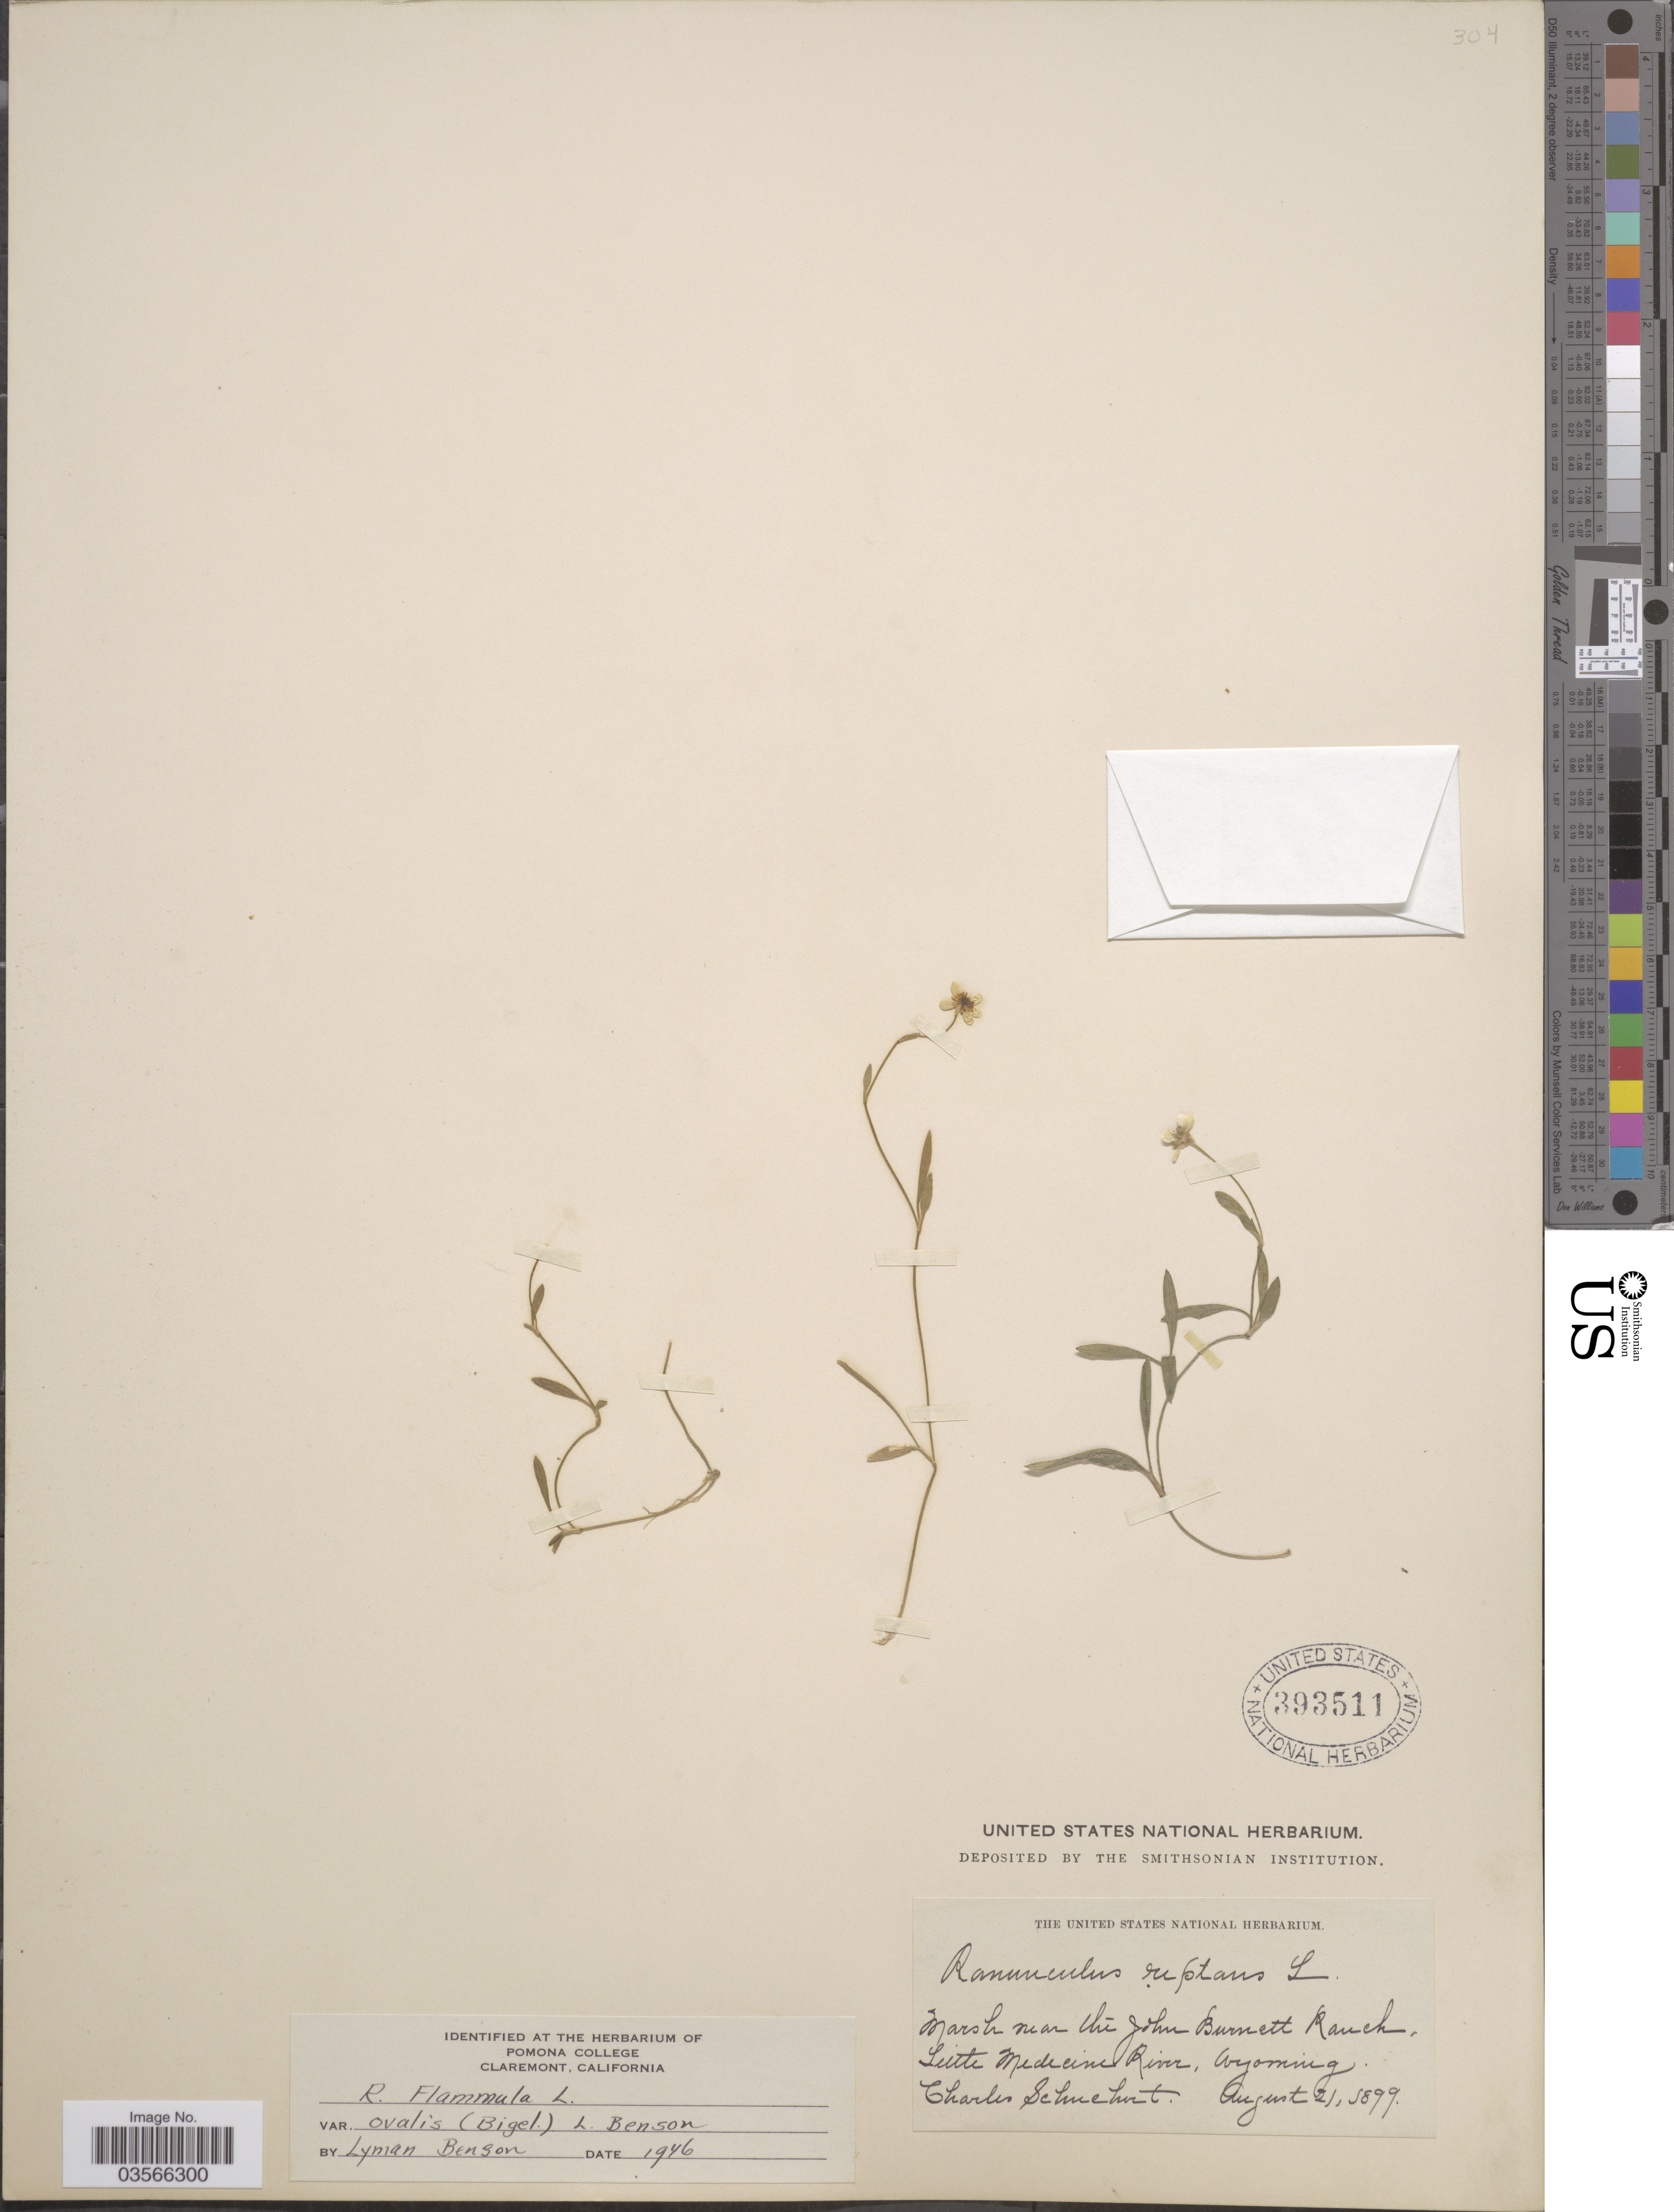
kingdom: Plantae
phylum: Tracheophyta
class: Magnoliopsida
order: Ranunculales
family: Ranunculaceae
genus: Ranunculus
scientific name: Ranunculus flammula var. ovalis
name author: (J.M. Bigelow) L.D. Benson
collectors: C. Schuchert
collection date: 1899-08-21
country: United States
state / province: Wyoming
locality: Near the John Burnett Ranch, Little Medicine River.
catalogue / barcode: US 393511